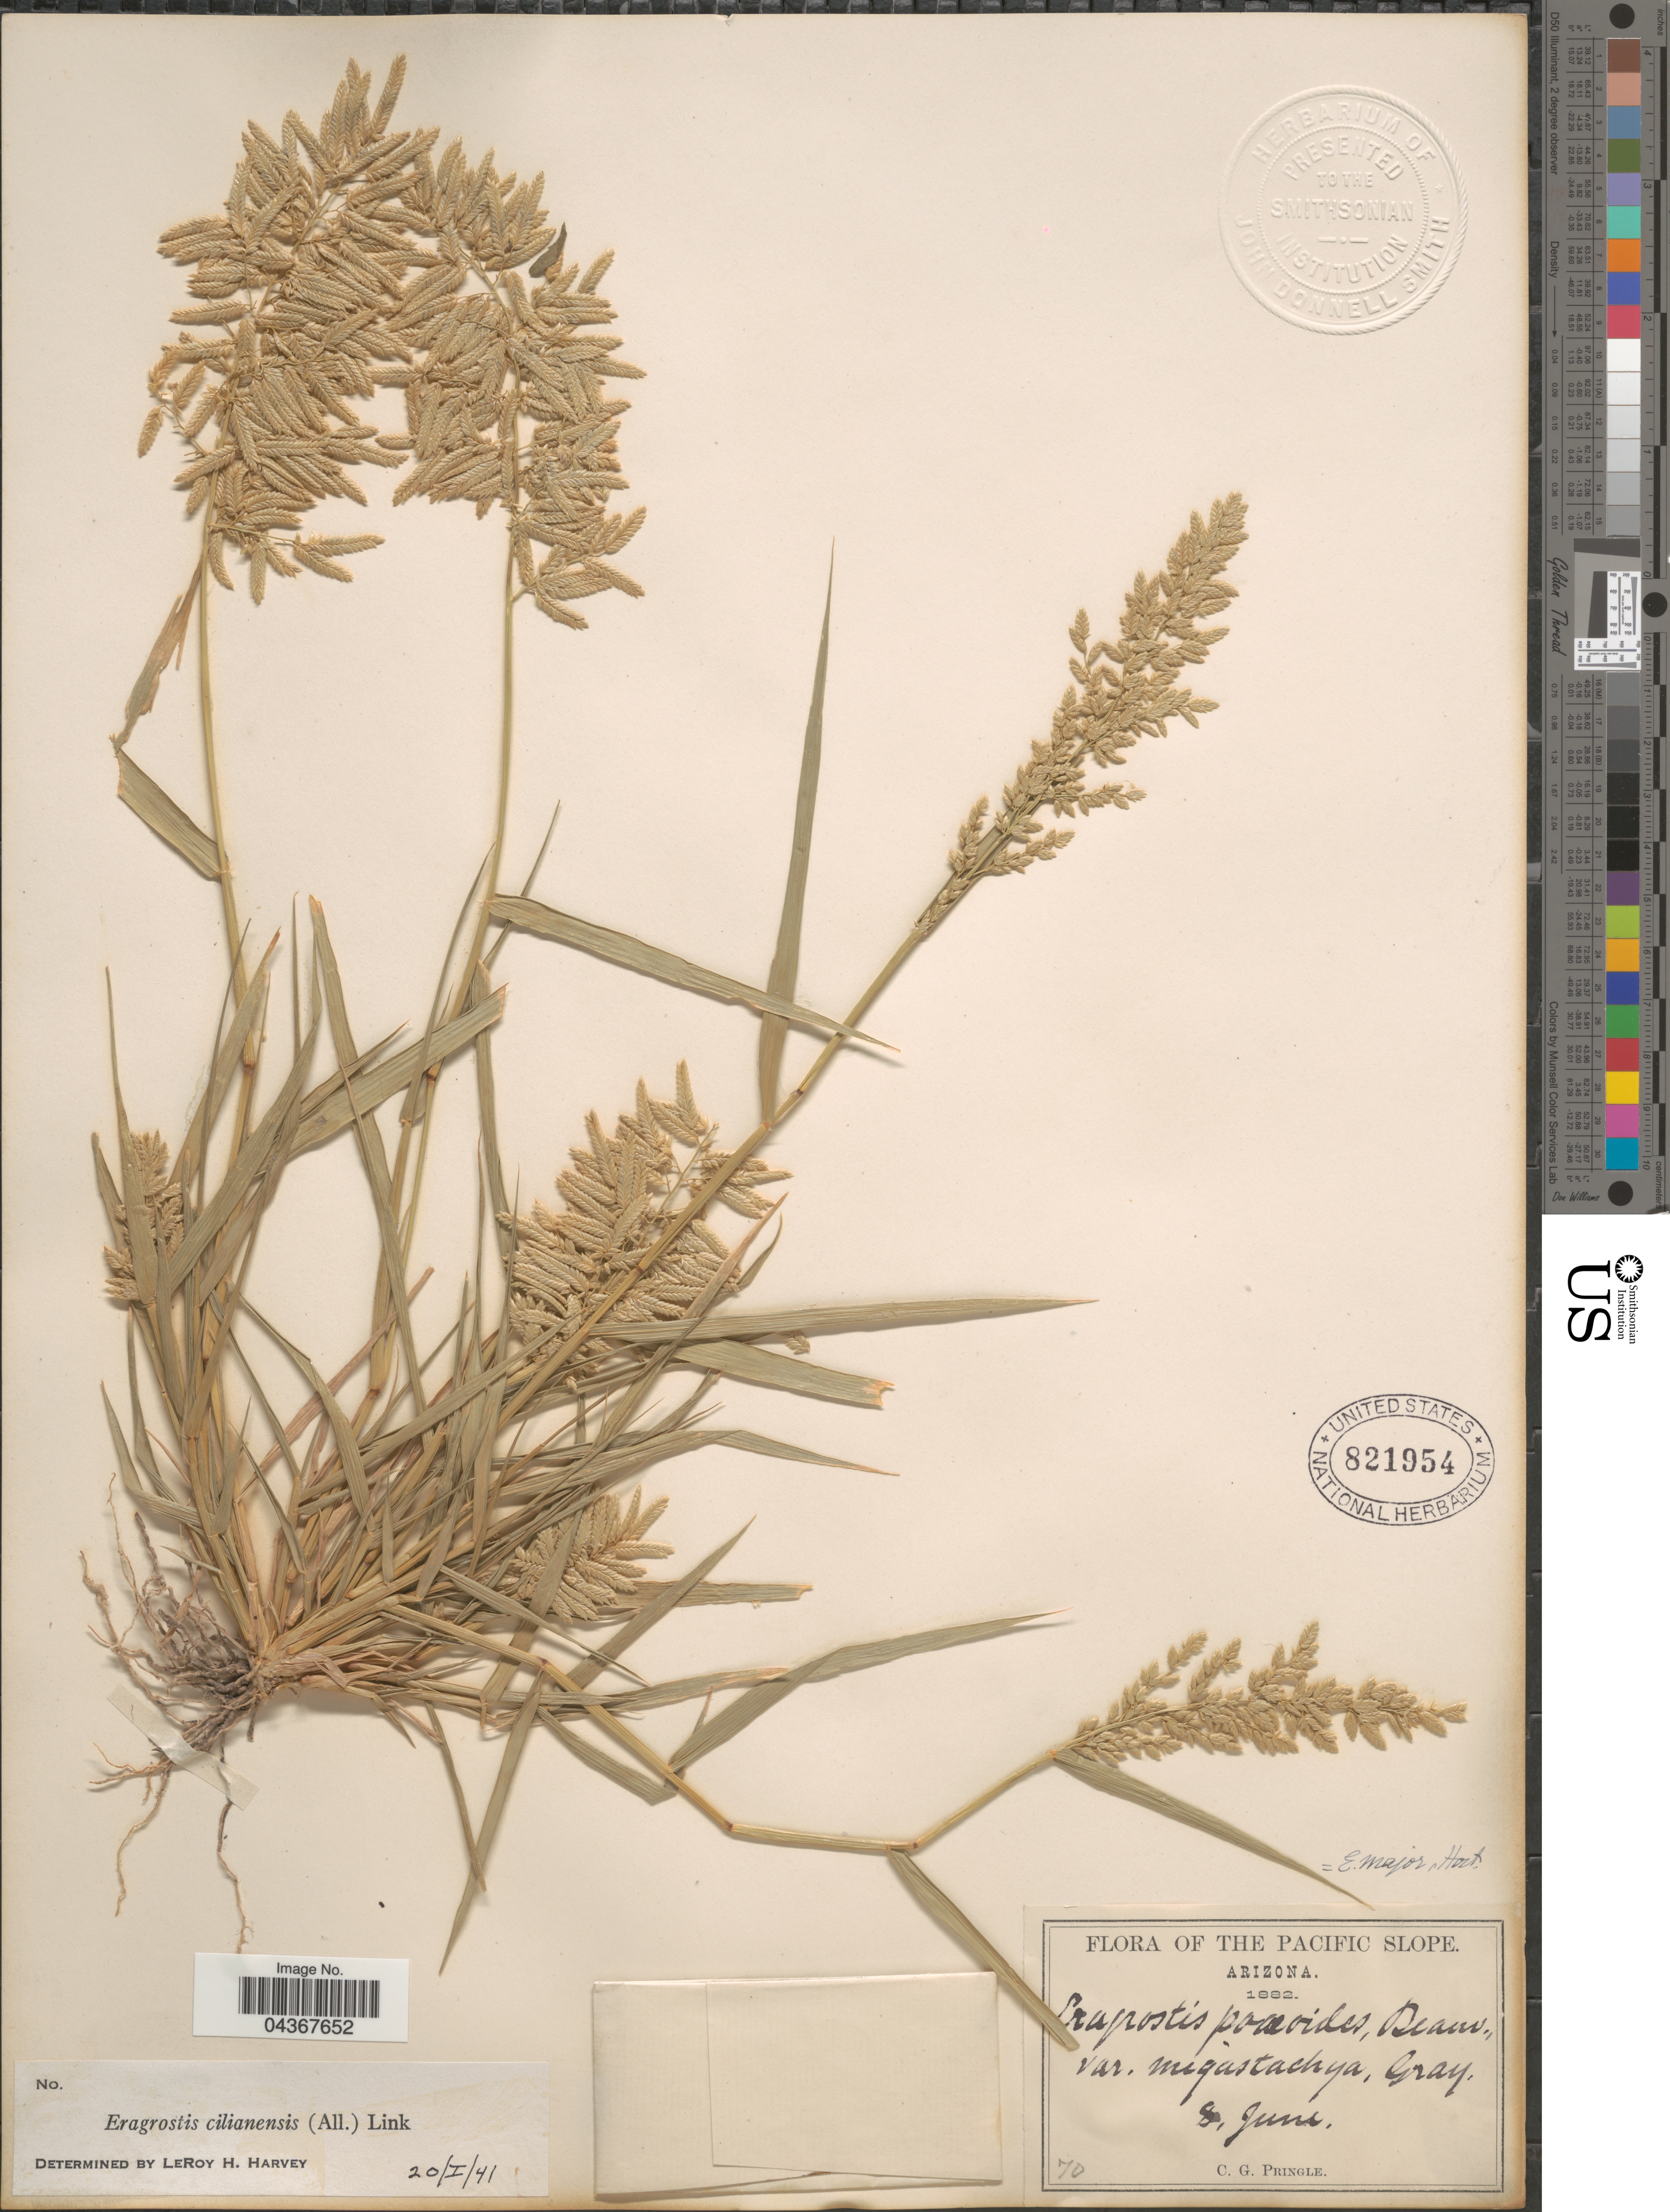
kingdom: Plantae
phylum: Tracheophyta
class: Liliopsida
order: Poales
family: Poaceae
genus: Eragrostis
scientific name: Eragrostis cilianensis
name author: (Bellardi) Vignolo ex Janch.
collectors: C. G. Pringle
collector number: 70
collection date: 1882-06-08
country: United States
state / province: Arizona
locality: The Pacific Slope.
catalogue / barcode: US 821954